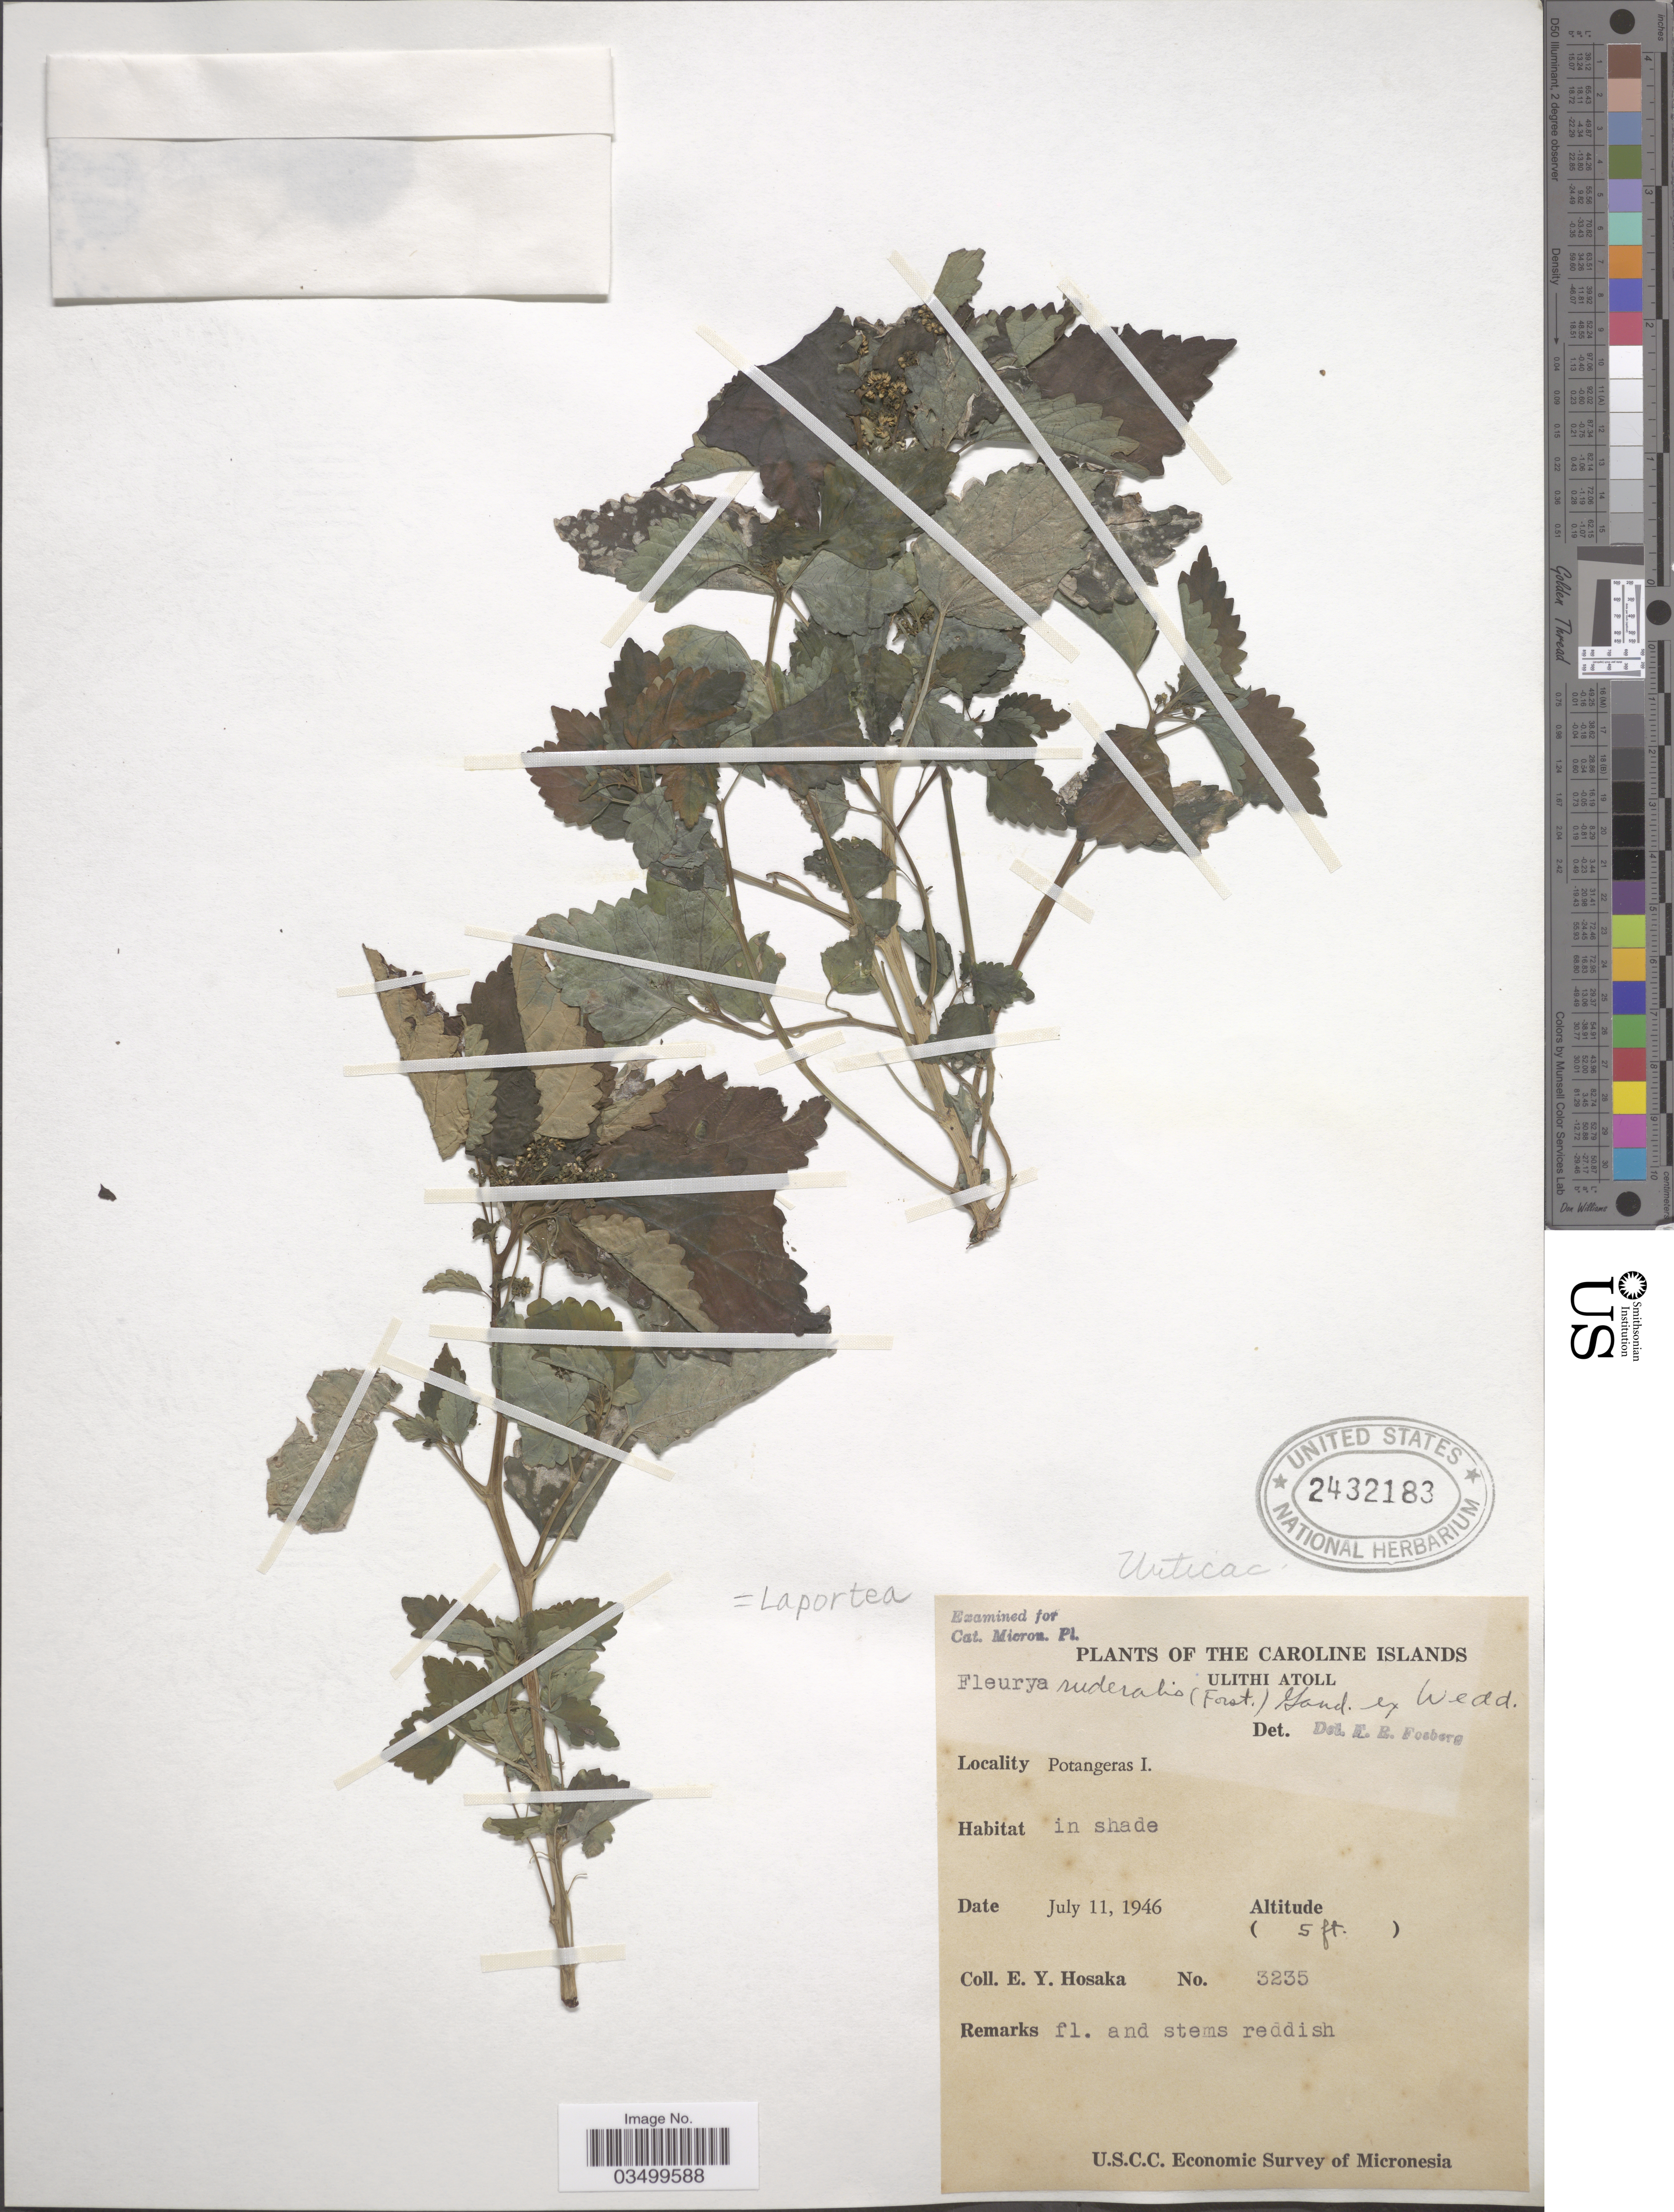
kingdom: Plantae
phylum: Tracheophyta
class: Magnoliopsida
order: Rosales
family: Urticaceae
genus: Laportea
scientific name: Laportea ruderalis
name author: (G. Forst.) Chew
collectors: E. Y. Hosaka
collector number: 3235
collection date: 1946-07-11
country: Micronesia, Federated States of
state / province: Yap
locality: Caroline Islands. Ulithi Atoll. Potangeras I.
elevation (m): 2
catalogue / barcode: US 2432183